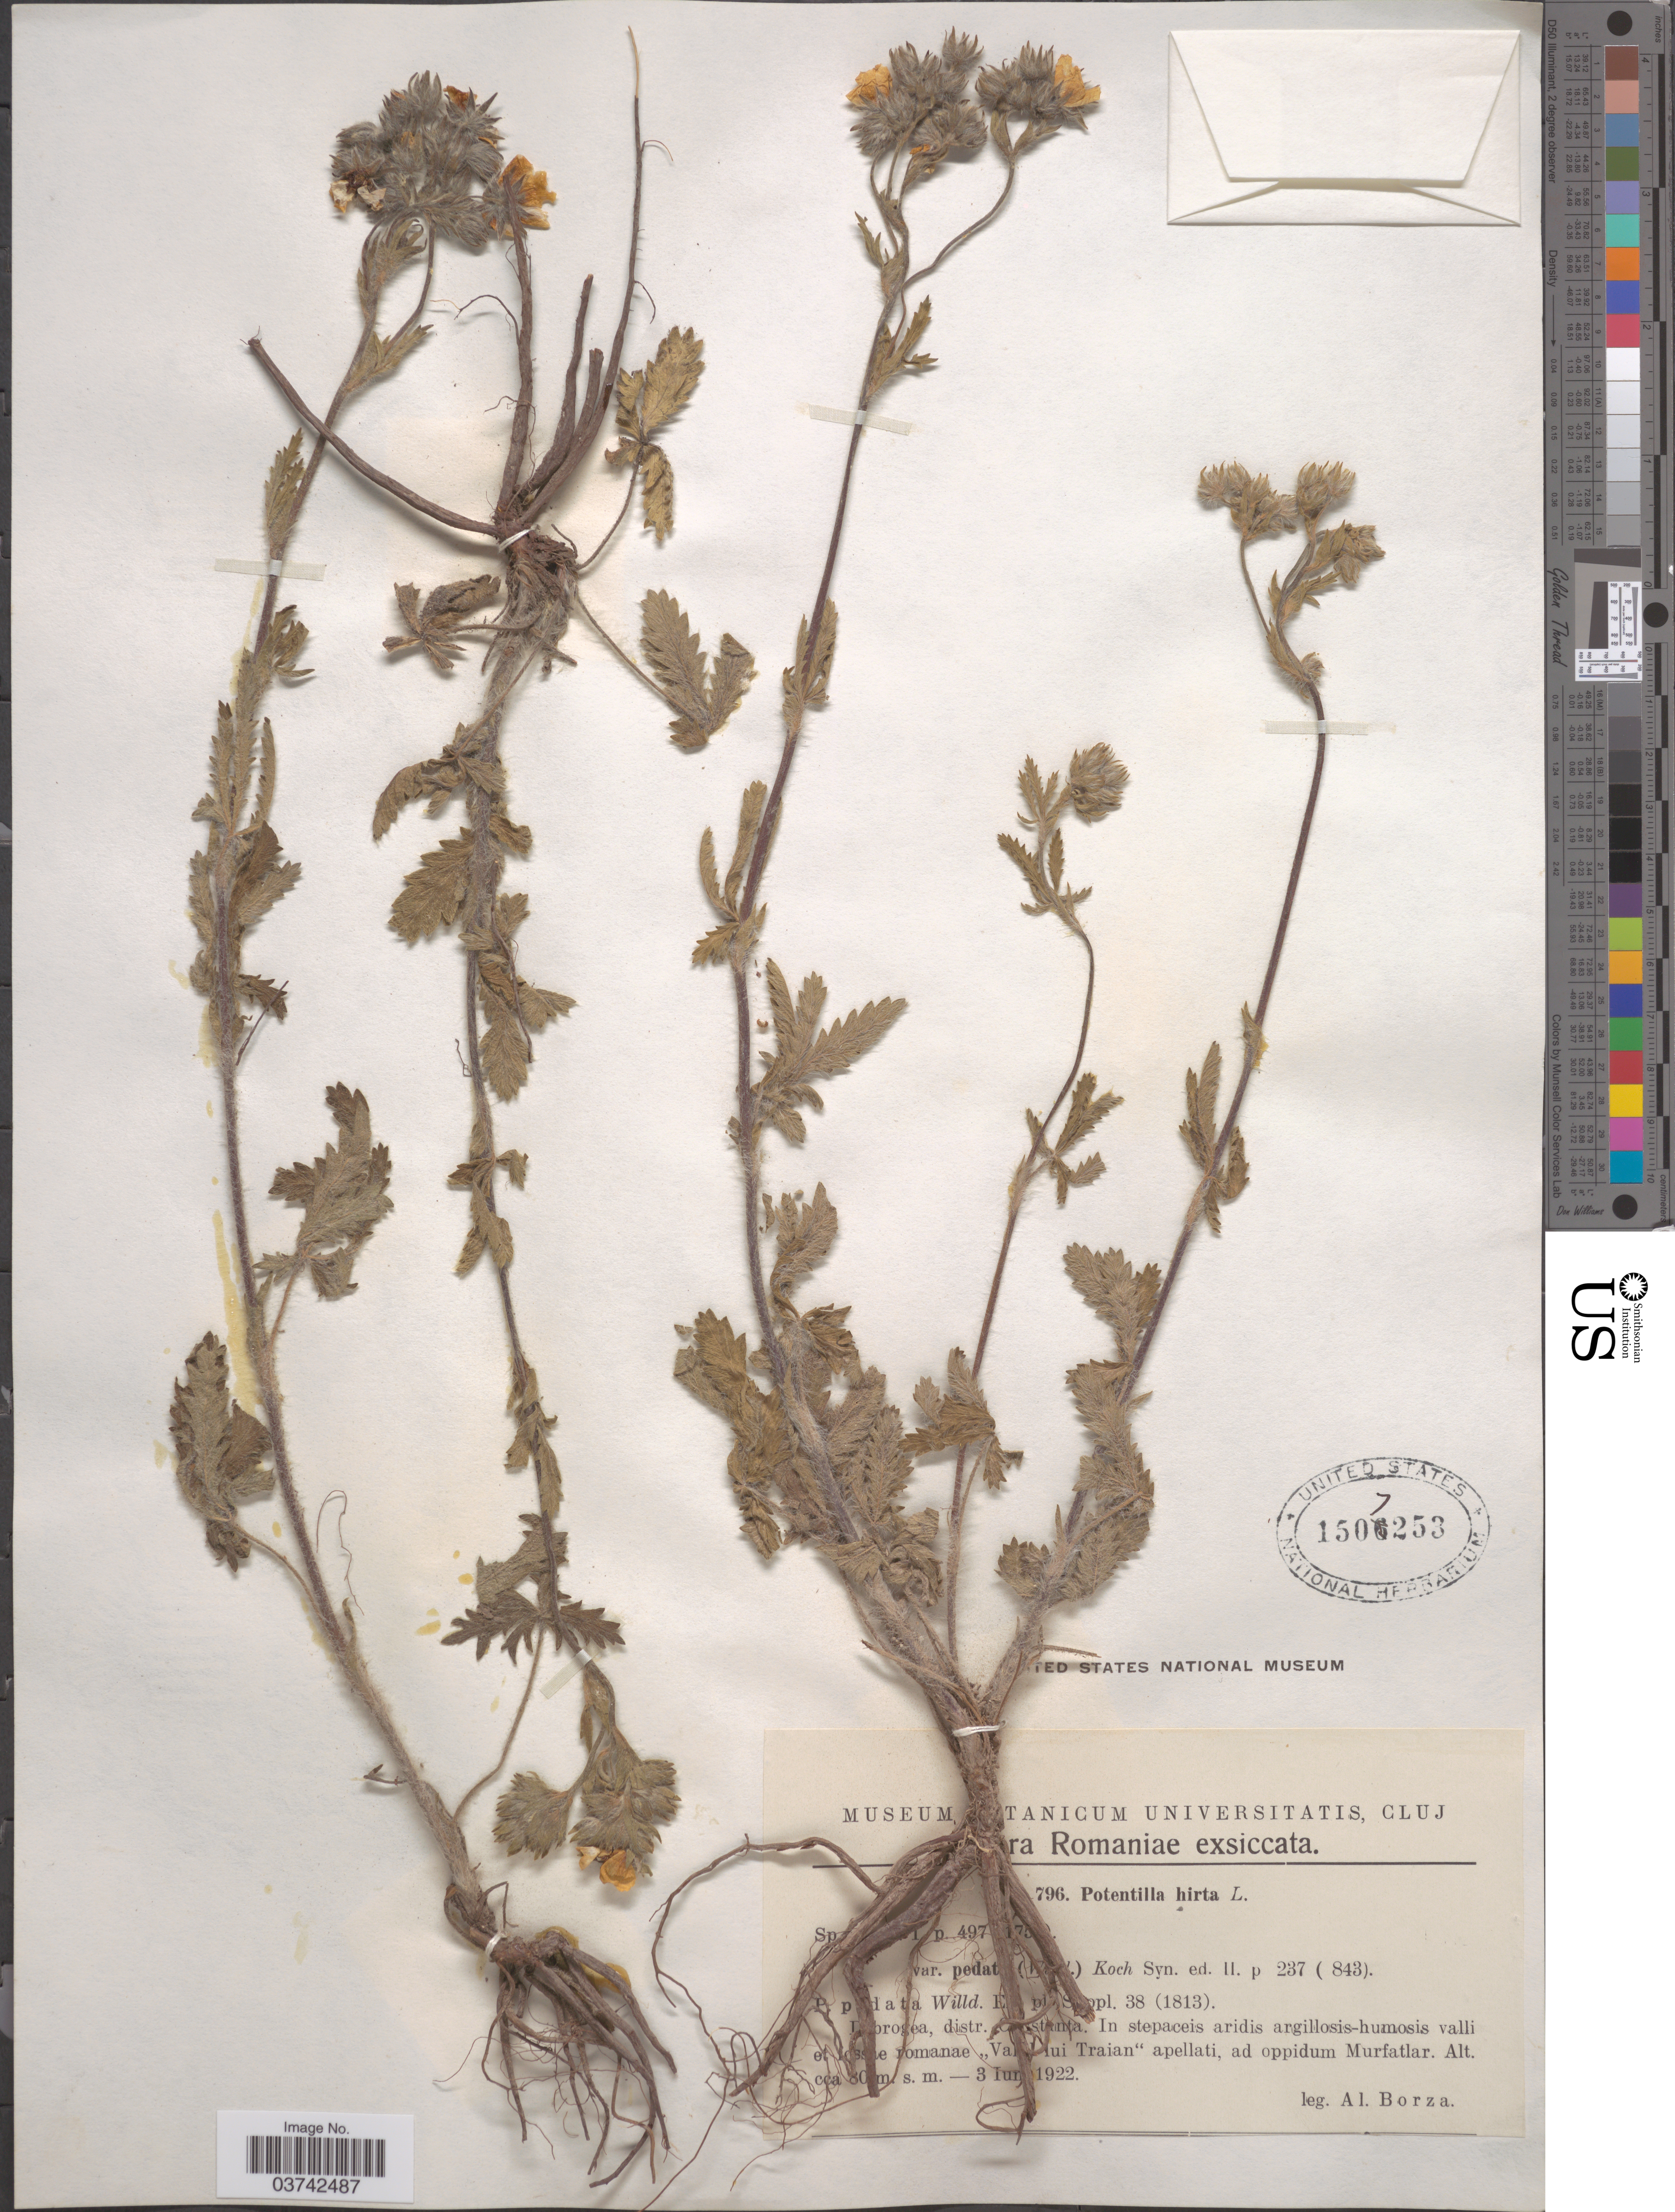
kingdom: Plantae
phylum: Tracheophyta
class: Magnoliopsida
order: Rosales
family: Rosaceae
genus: Potentilla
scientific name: Potentilla hirta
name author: L.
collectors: A. Borza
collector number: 796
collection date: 1922-06-03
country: Romania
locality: [illegible text]bro[illegible text]ea, distr. [illegible text]st[illegible text]n[illegible text]a. In stepaceis aridis argillosis-humosis valli e[illegible text] [illegible text]e [illegible text]omanae "Va[illegible text] [illegible text]ui Traian" apellati, ad oppidum Murfatlar.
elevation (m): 80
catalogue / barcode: US 1507253